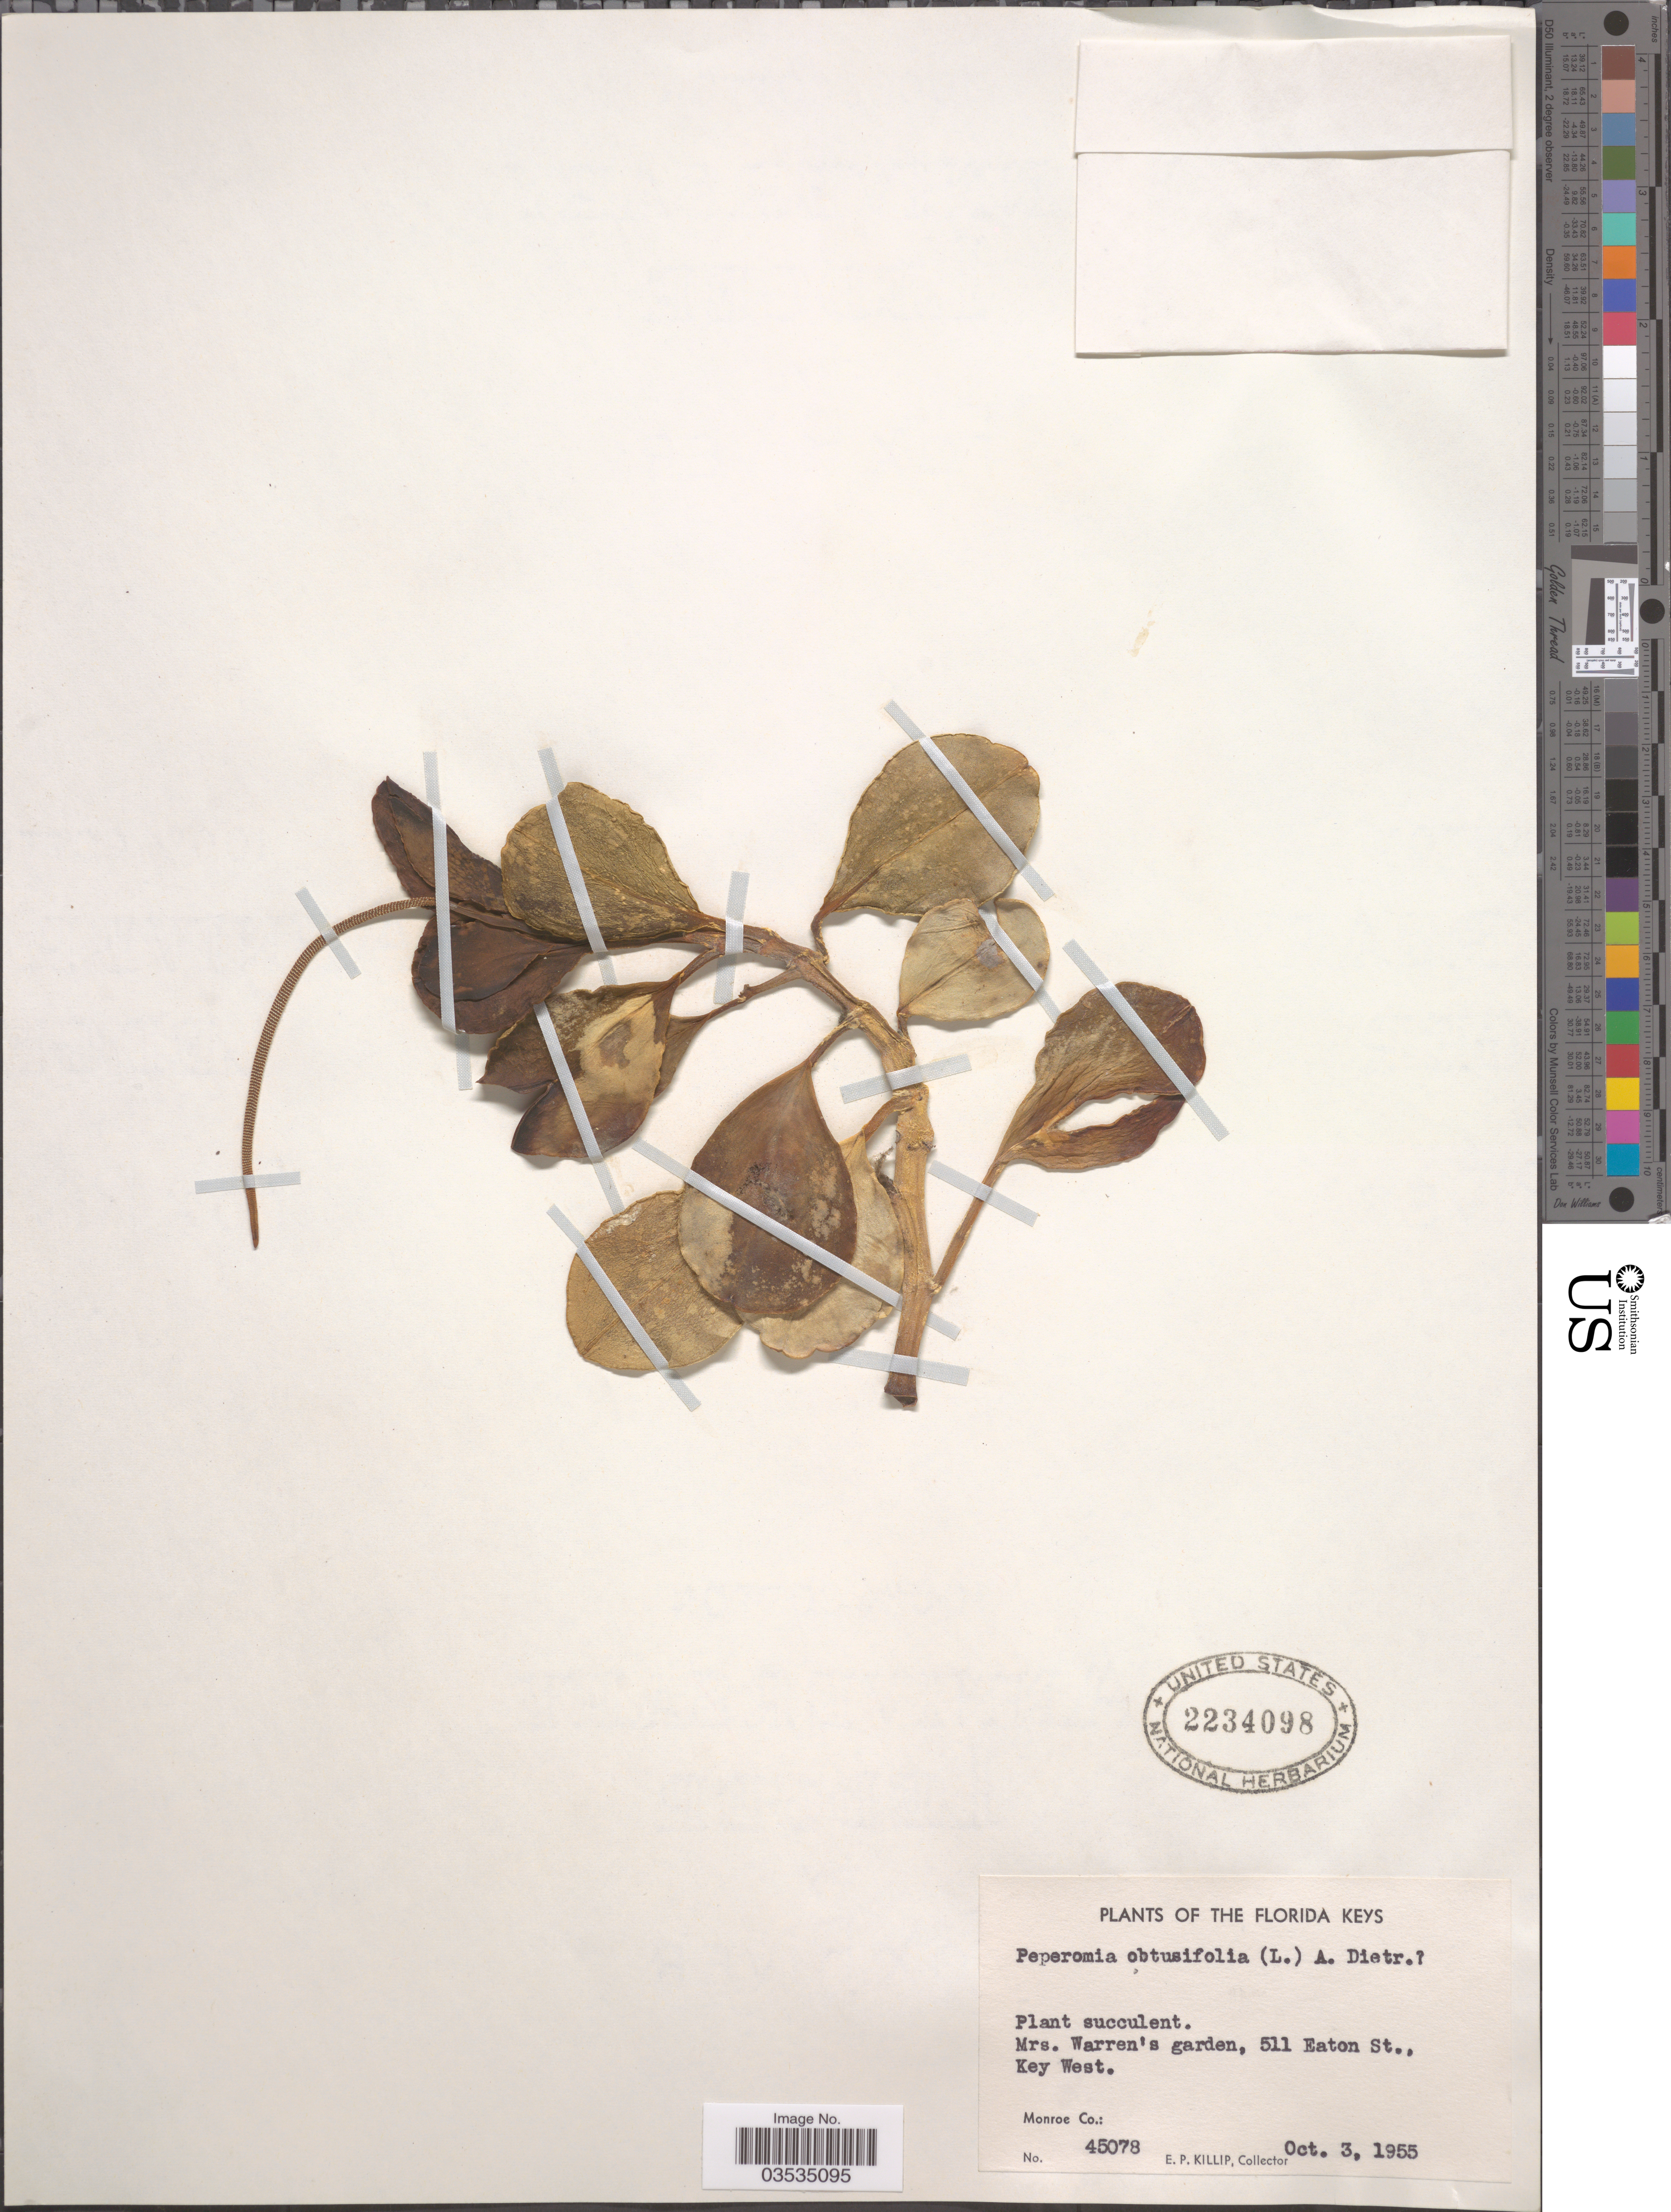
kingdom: Plantae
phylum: Tracheophyta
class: Magnoliopsida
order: Piperales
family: Piperaceae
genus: Peperomia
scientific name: Peperomia obtusifolia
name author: (L.) A. Dietr.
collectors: E. P. Killip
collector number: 45078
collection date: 1955-10-03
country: United States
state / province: Florida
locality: Florida Keys. Mrs. Warren's garden, 511 Eaton st., Key West. Monroe Co.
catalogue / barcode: US 2234098